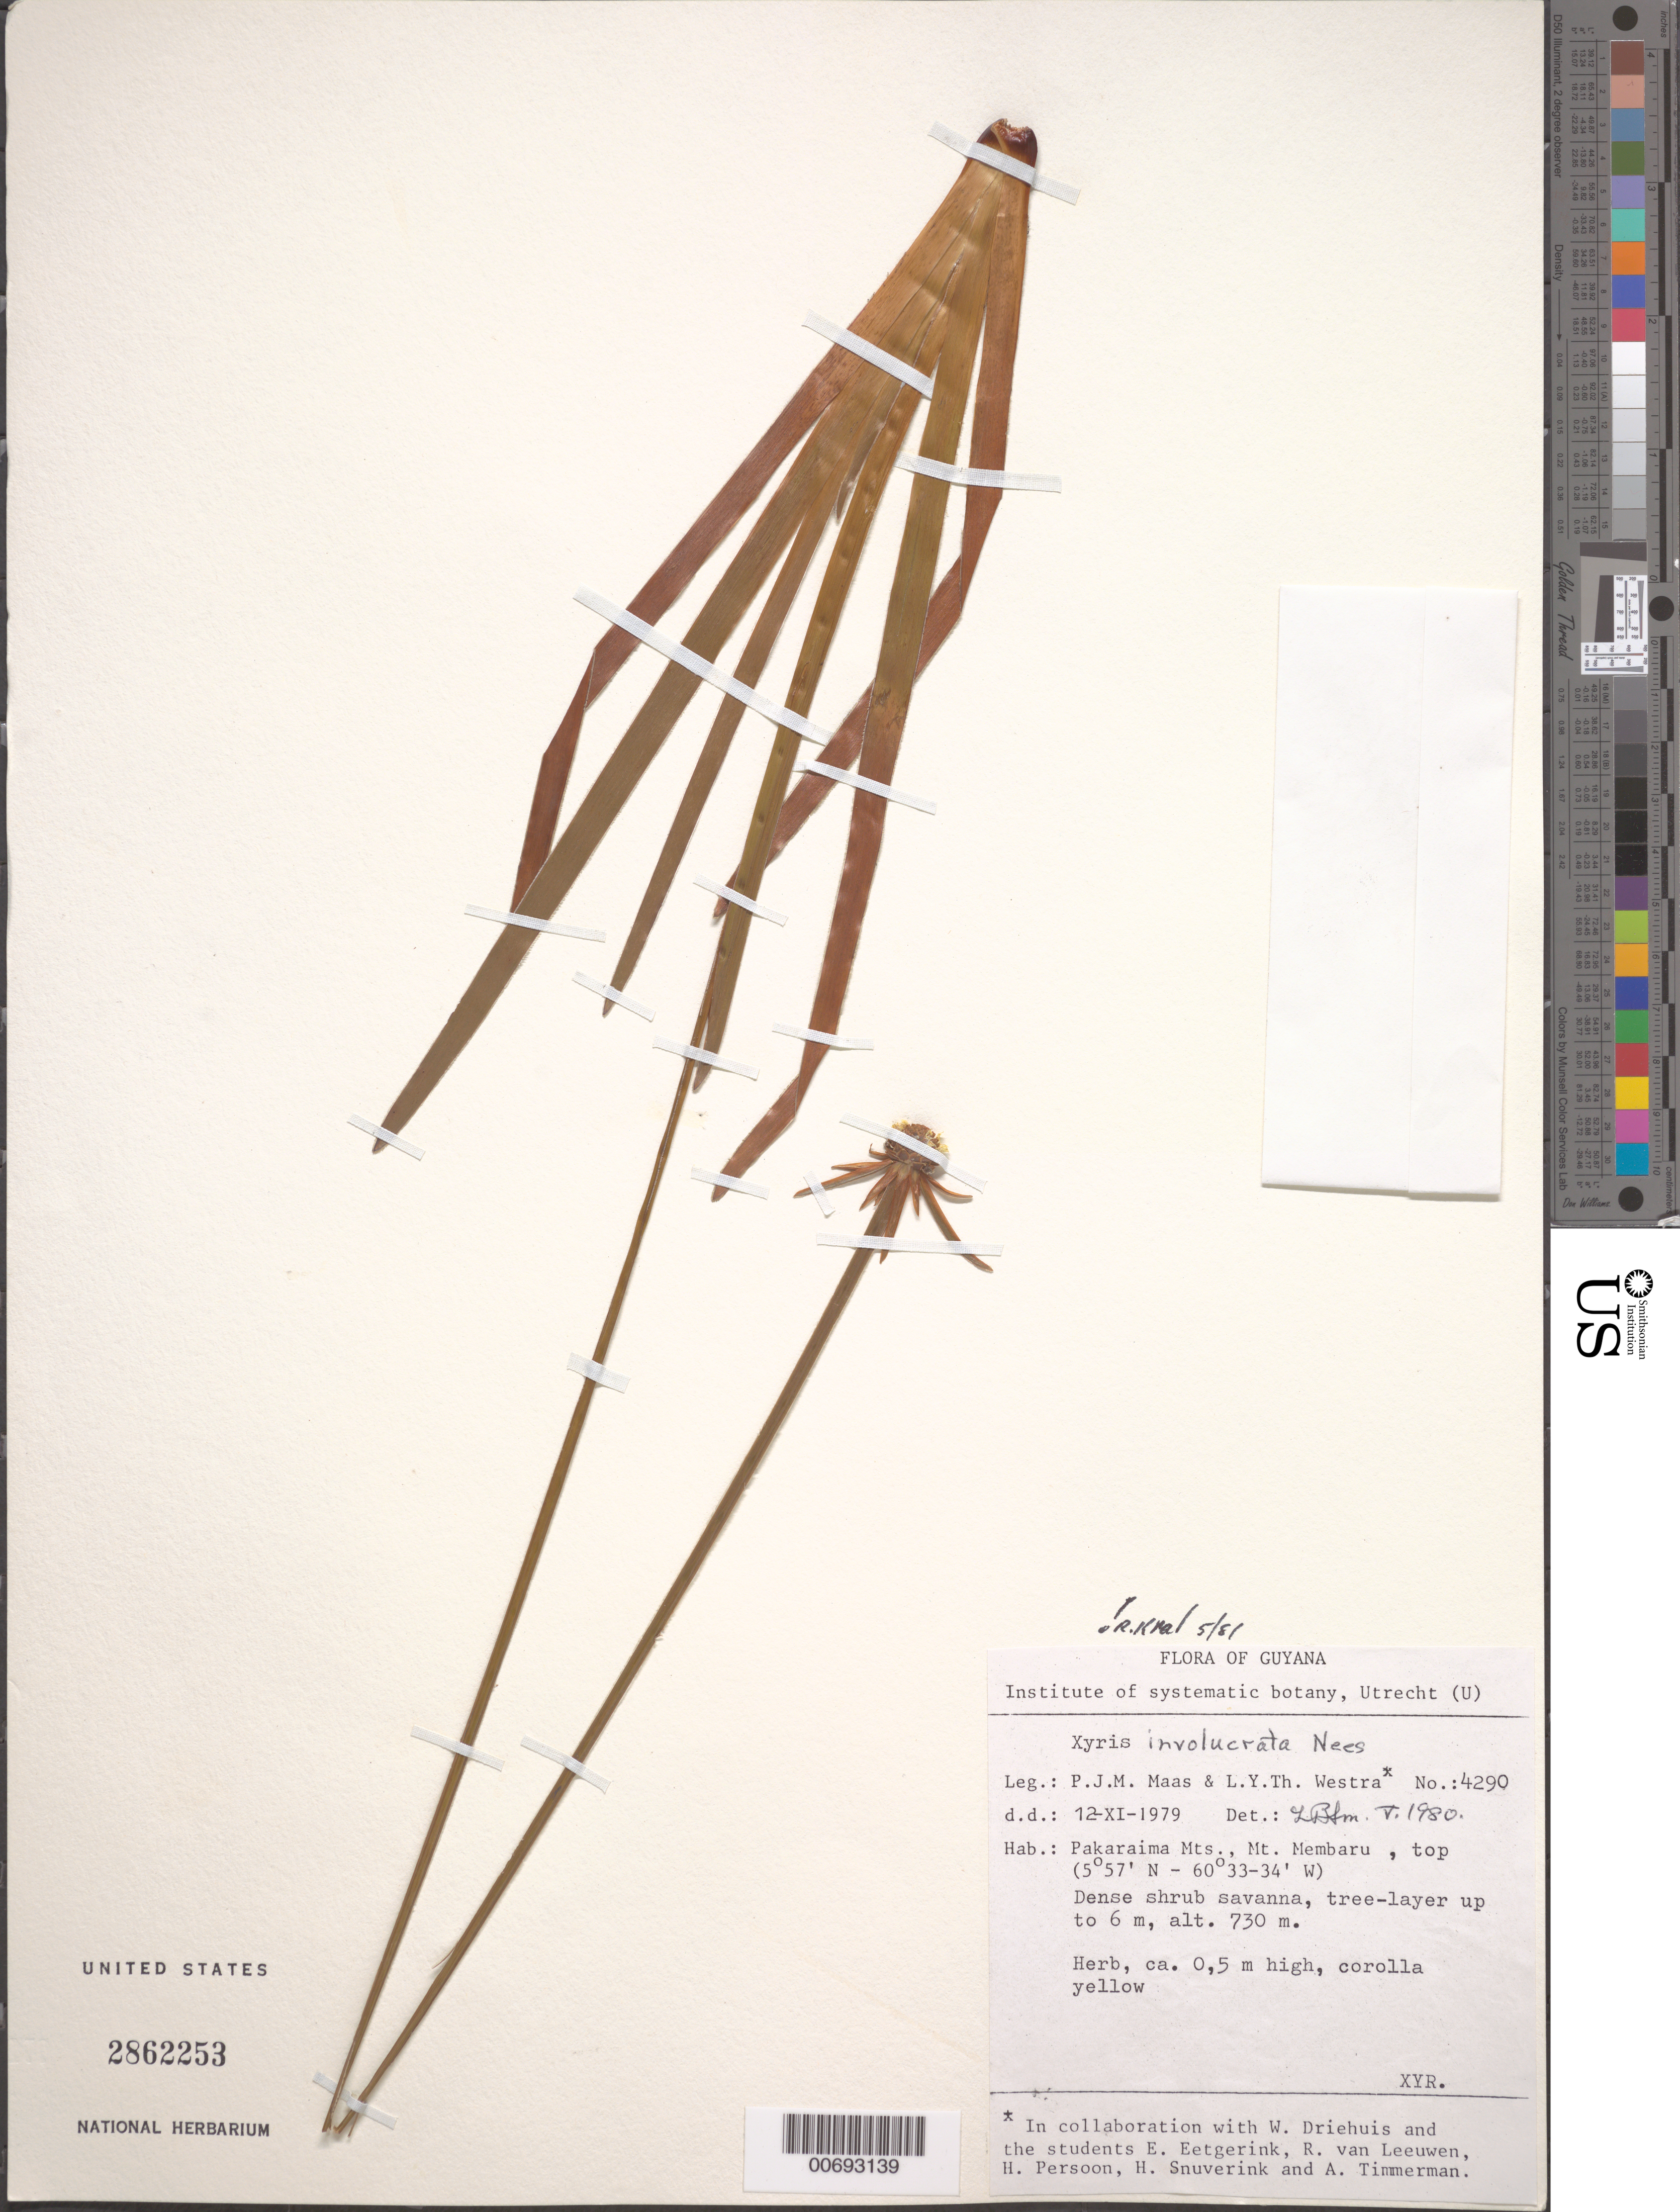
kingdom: Plantae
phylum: Tracheophyta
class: Liliopsida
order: Poales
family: Xyridaceae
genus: Xyris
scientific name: Xyris involucrata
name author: Nees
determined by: Kral, Robert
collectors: P. Maas & L. Y. T. Westra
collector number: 4290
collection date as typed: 12-Nov-79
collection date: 1979-11-12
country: Guyana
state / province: Cuyuni-Mazaruni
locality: Mt. Membaru, top; Pakaraima Mts.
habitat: Dense shrub savanna; tree layer up to 6 m.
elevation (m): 730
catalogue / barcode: US 2862253